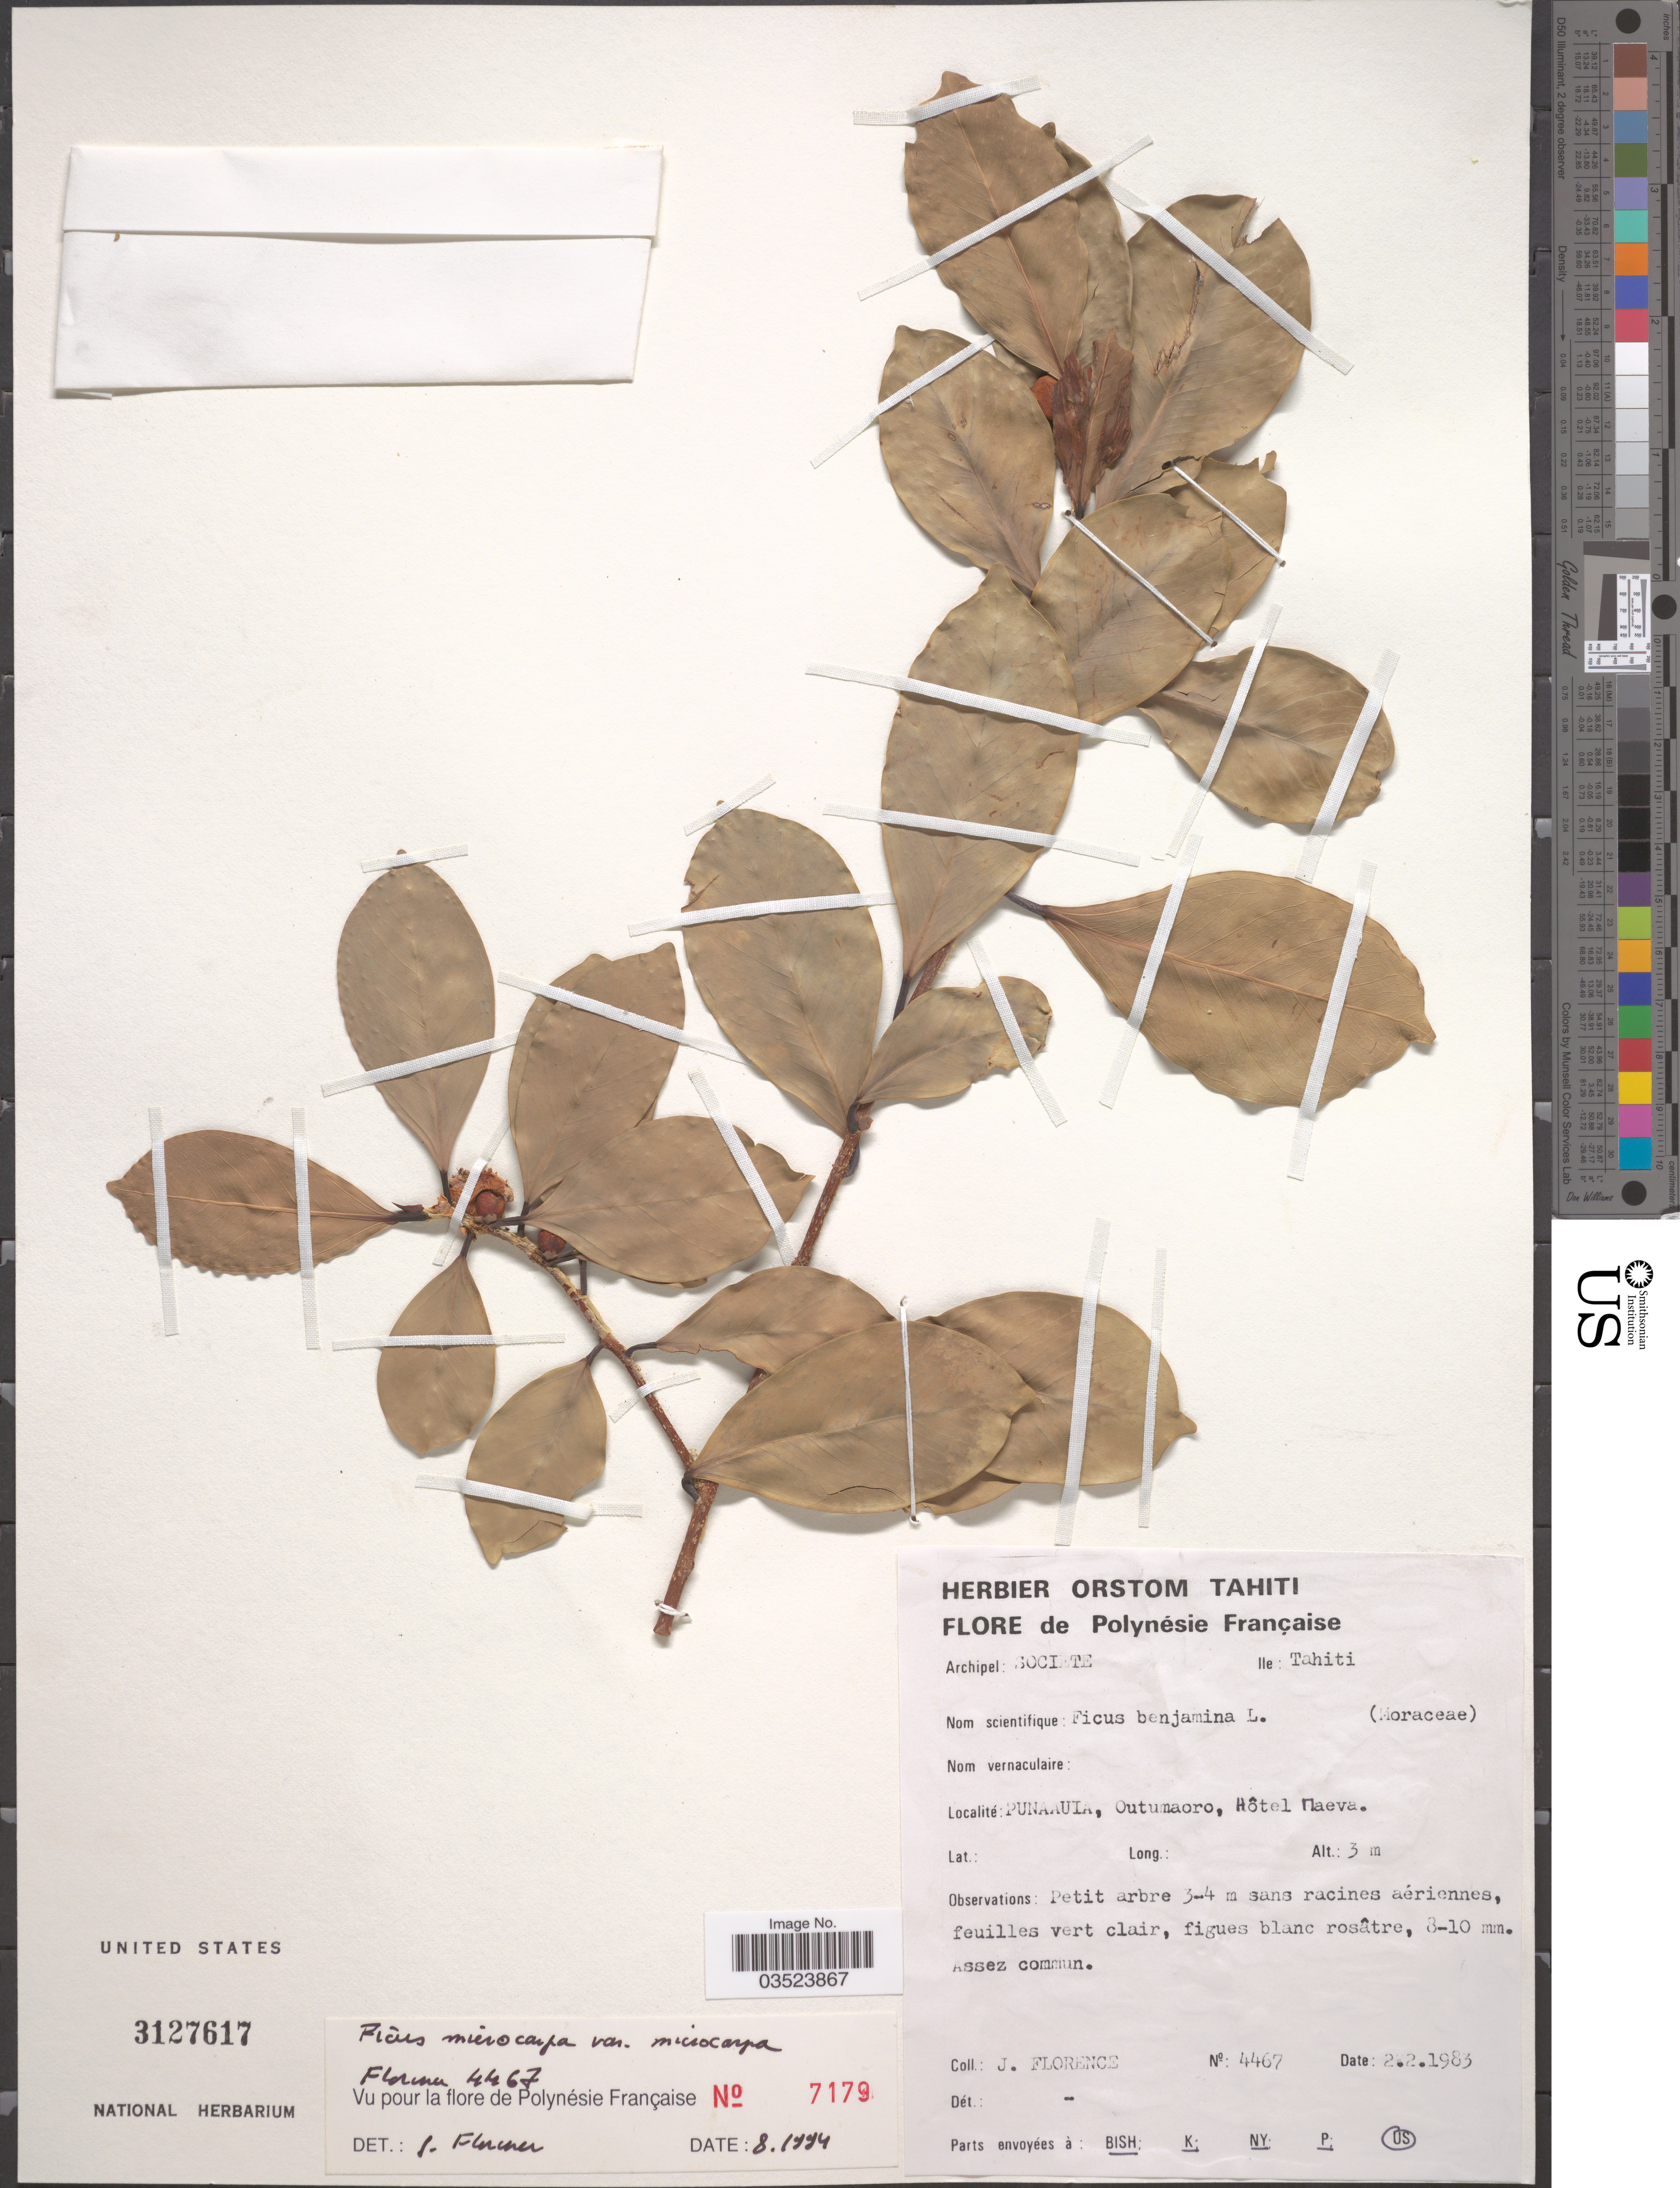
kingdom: Plantae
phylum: Tracheophyta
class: Magnoliopsida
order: Rosales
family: Moraceae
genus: Ficus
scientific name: Ficus microcarpa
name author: L. f.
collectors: J. Florence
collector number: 4467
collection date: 1983-02-02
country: French Polynesia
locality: Archipel: Societe. Tahiti. Punauula, Outumarco, Hôtel !aeva.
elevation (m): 3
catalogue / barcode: US 3127617